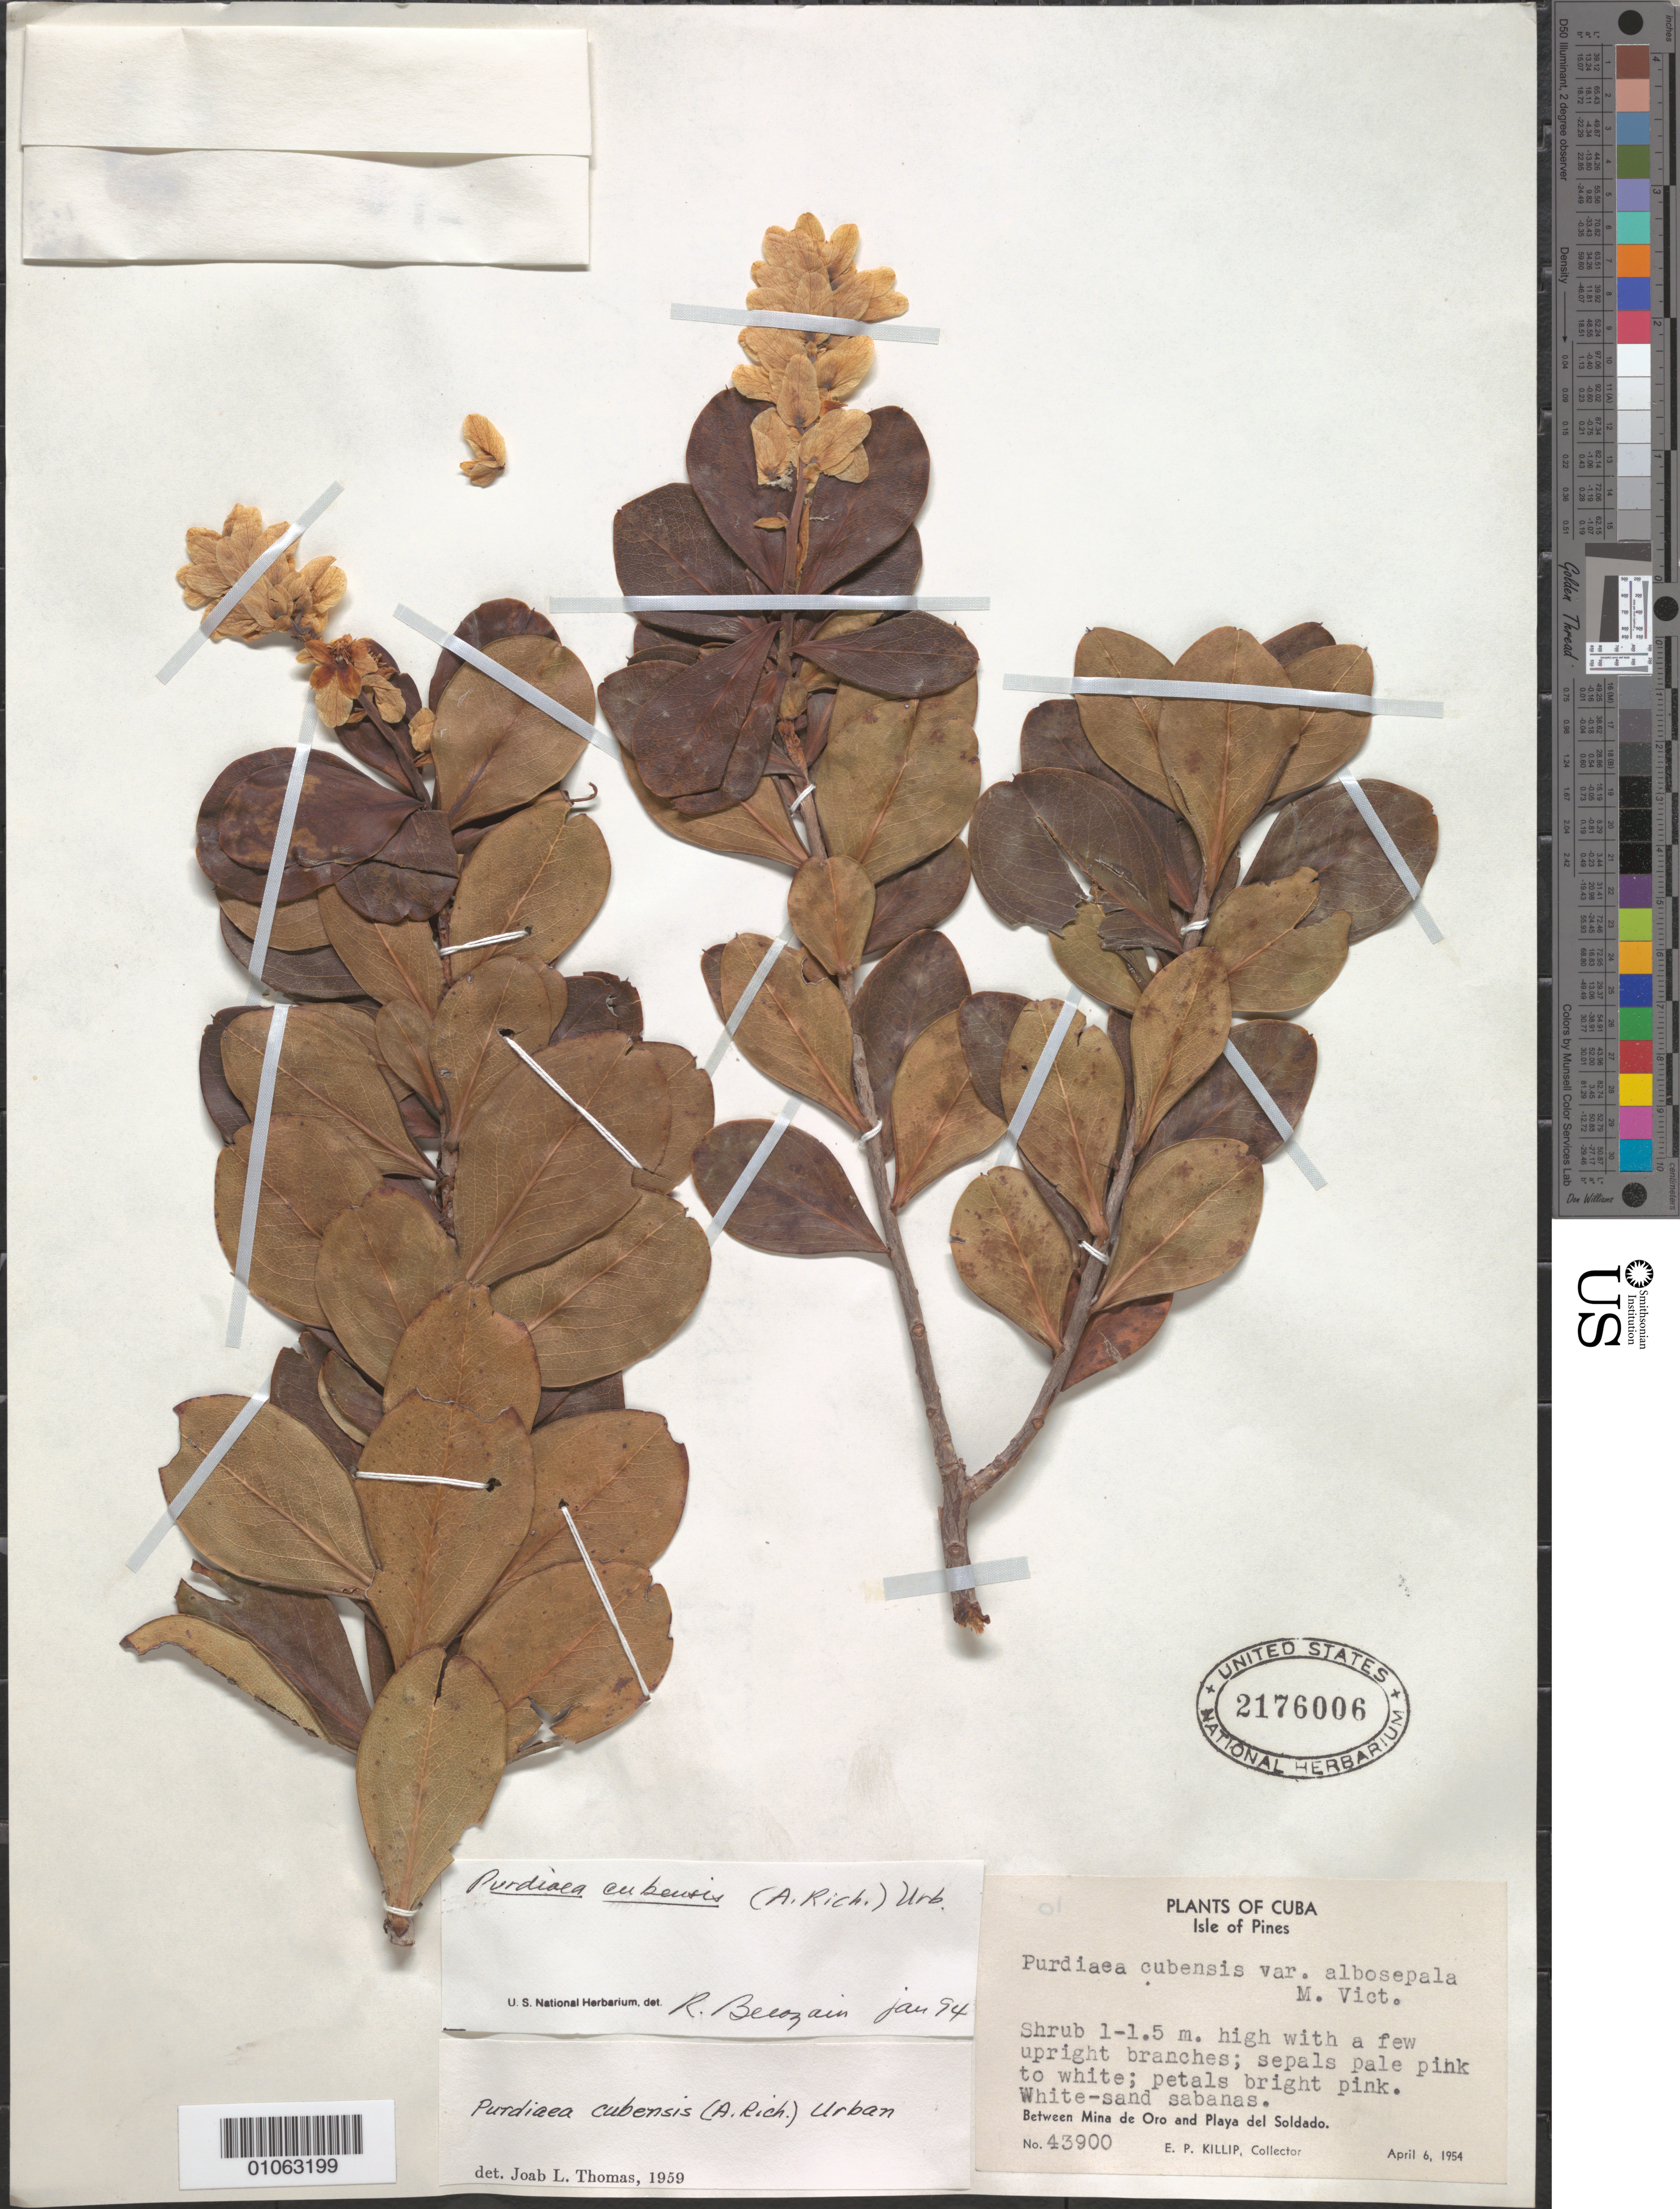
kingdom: Plantae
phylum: Tracheophyta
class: Magnoliopsida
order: Ericales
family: Clethraceae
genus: Purdiaea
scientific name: Purdiaea cubensis var. cubensis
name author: (A. Rich.) Urb.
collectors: E. P. Killip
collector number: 43900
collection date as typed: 06 Apr 1954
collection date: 1954-04-06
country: Cuba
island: Isla de la Juventud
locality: Isle of Pines, between Mina de Oro and Playa del Soldado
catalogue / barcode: US 2176006